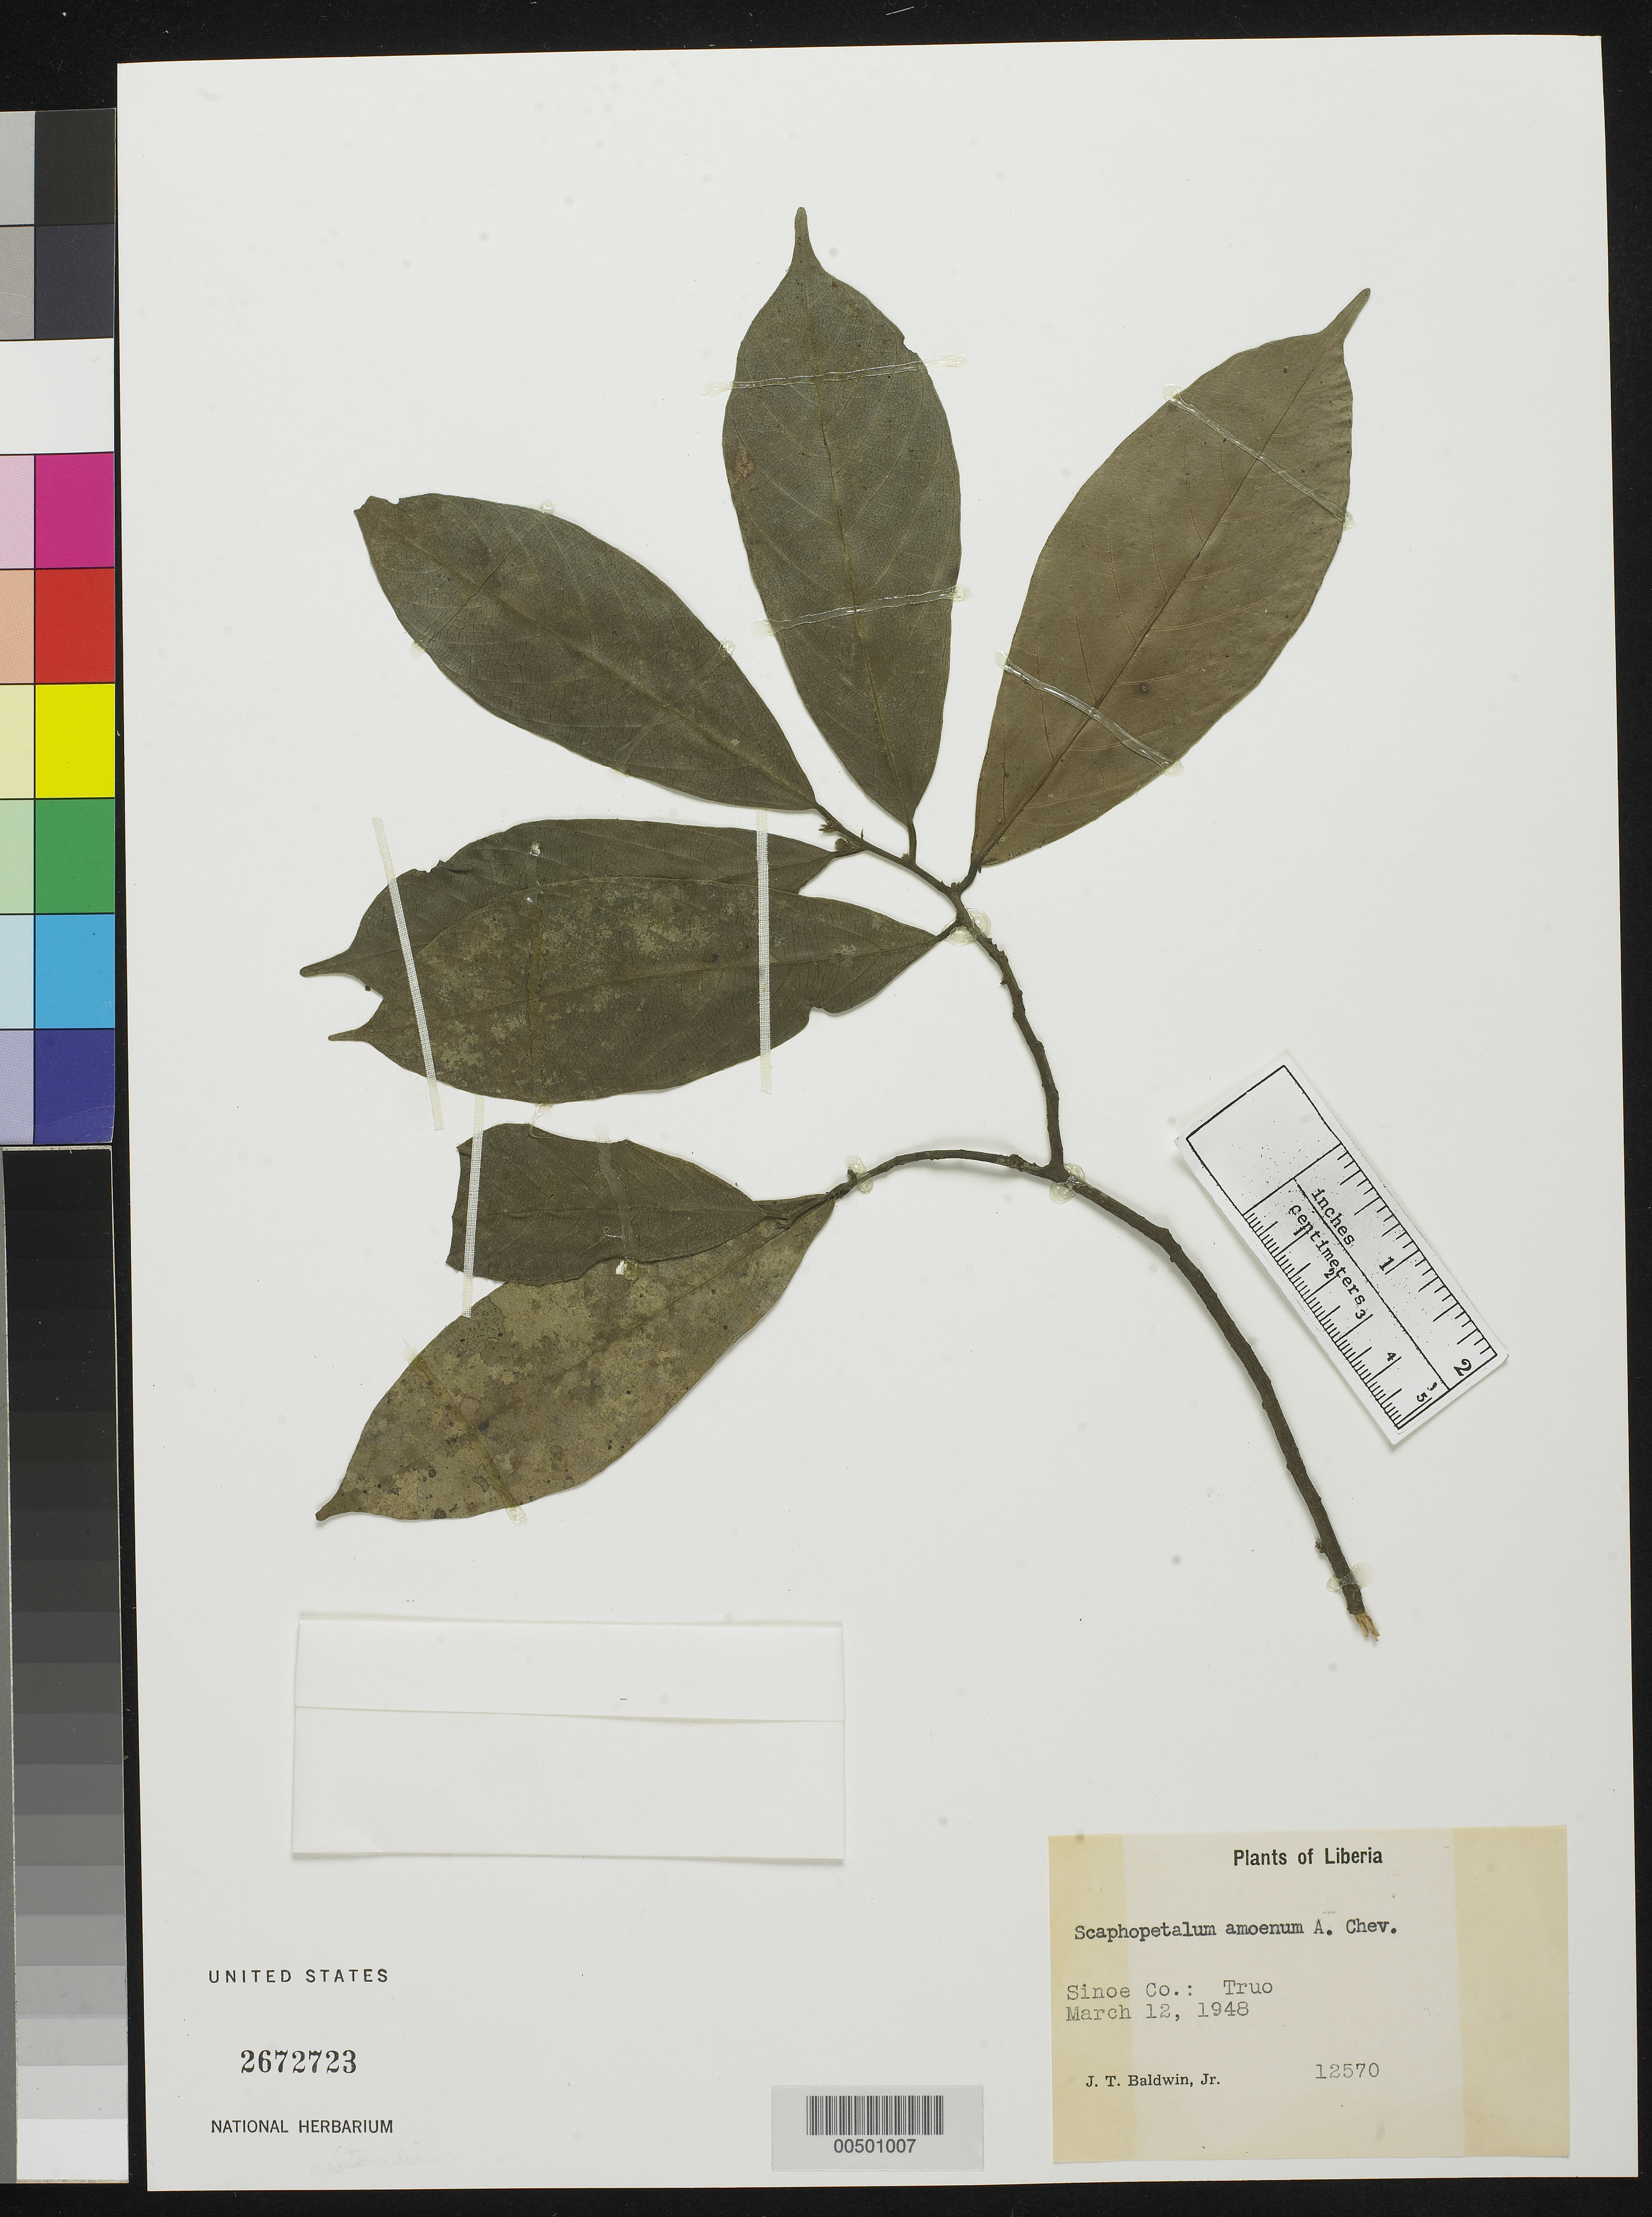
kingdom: Plantae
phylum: Tracheophyta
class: Magnoliopsida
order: Malvales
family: Malvaceae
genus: Scaphopetalum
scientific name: Scaphopetalum amoenum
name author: A. Chev.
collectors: J. T. Baldwin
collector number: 12570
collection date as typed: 12 Mar 1948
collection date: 1948-03-12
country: Liberia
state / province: Sinoe (?)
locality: Truo. [In former Sino County.]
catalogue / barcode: US 2672723